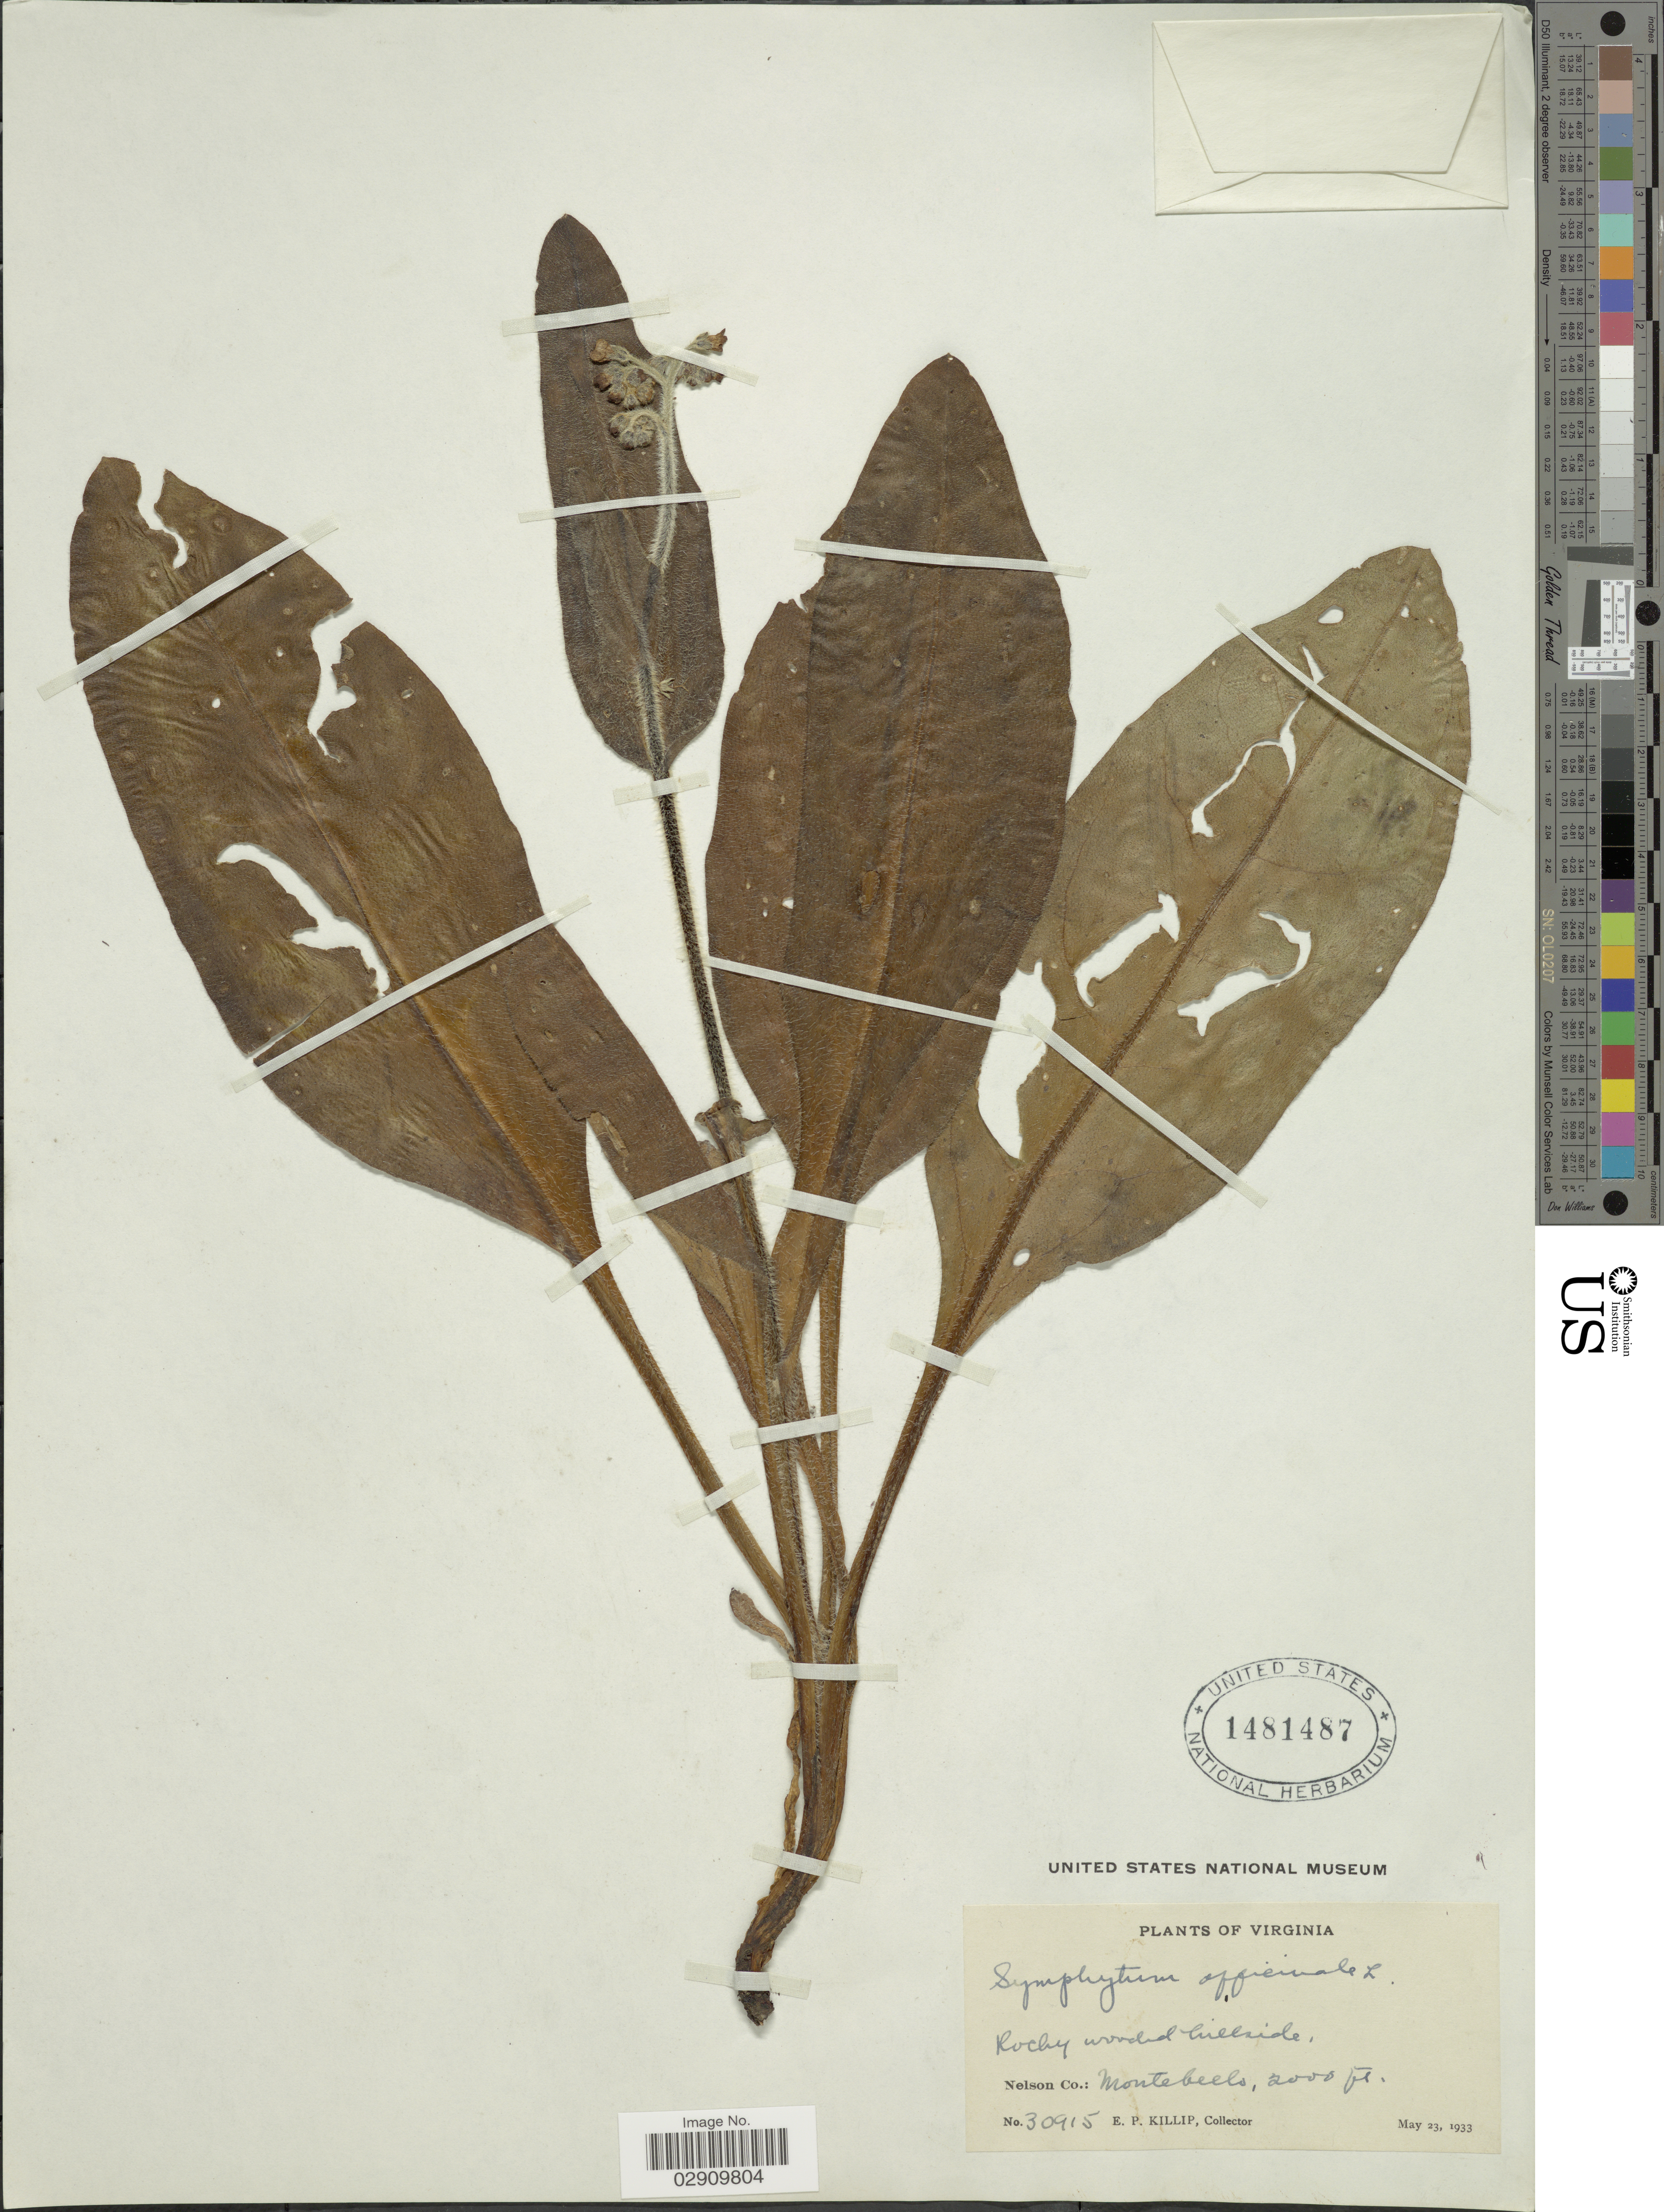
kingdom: Plantae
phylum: Tracheophyta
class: Magnoliopsida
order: Boraginales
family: Boraginaceae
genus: Symphytum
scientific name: Symphytum officinale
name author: L.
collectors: E. P. Killip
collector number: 30915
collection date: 1933-05-23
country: United States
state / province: Virginia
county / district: Nelson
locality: Nelson Co., Montebeelo.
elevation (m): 610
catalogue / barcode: US 1481487